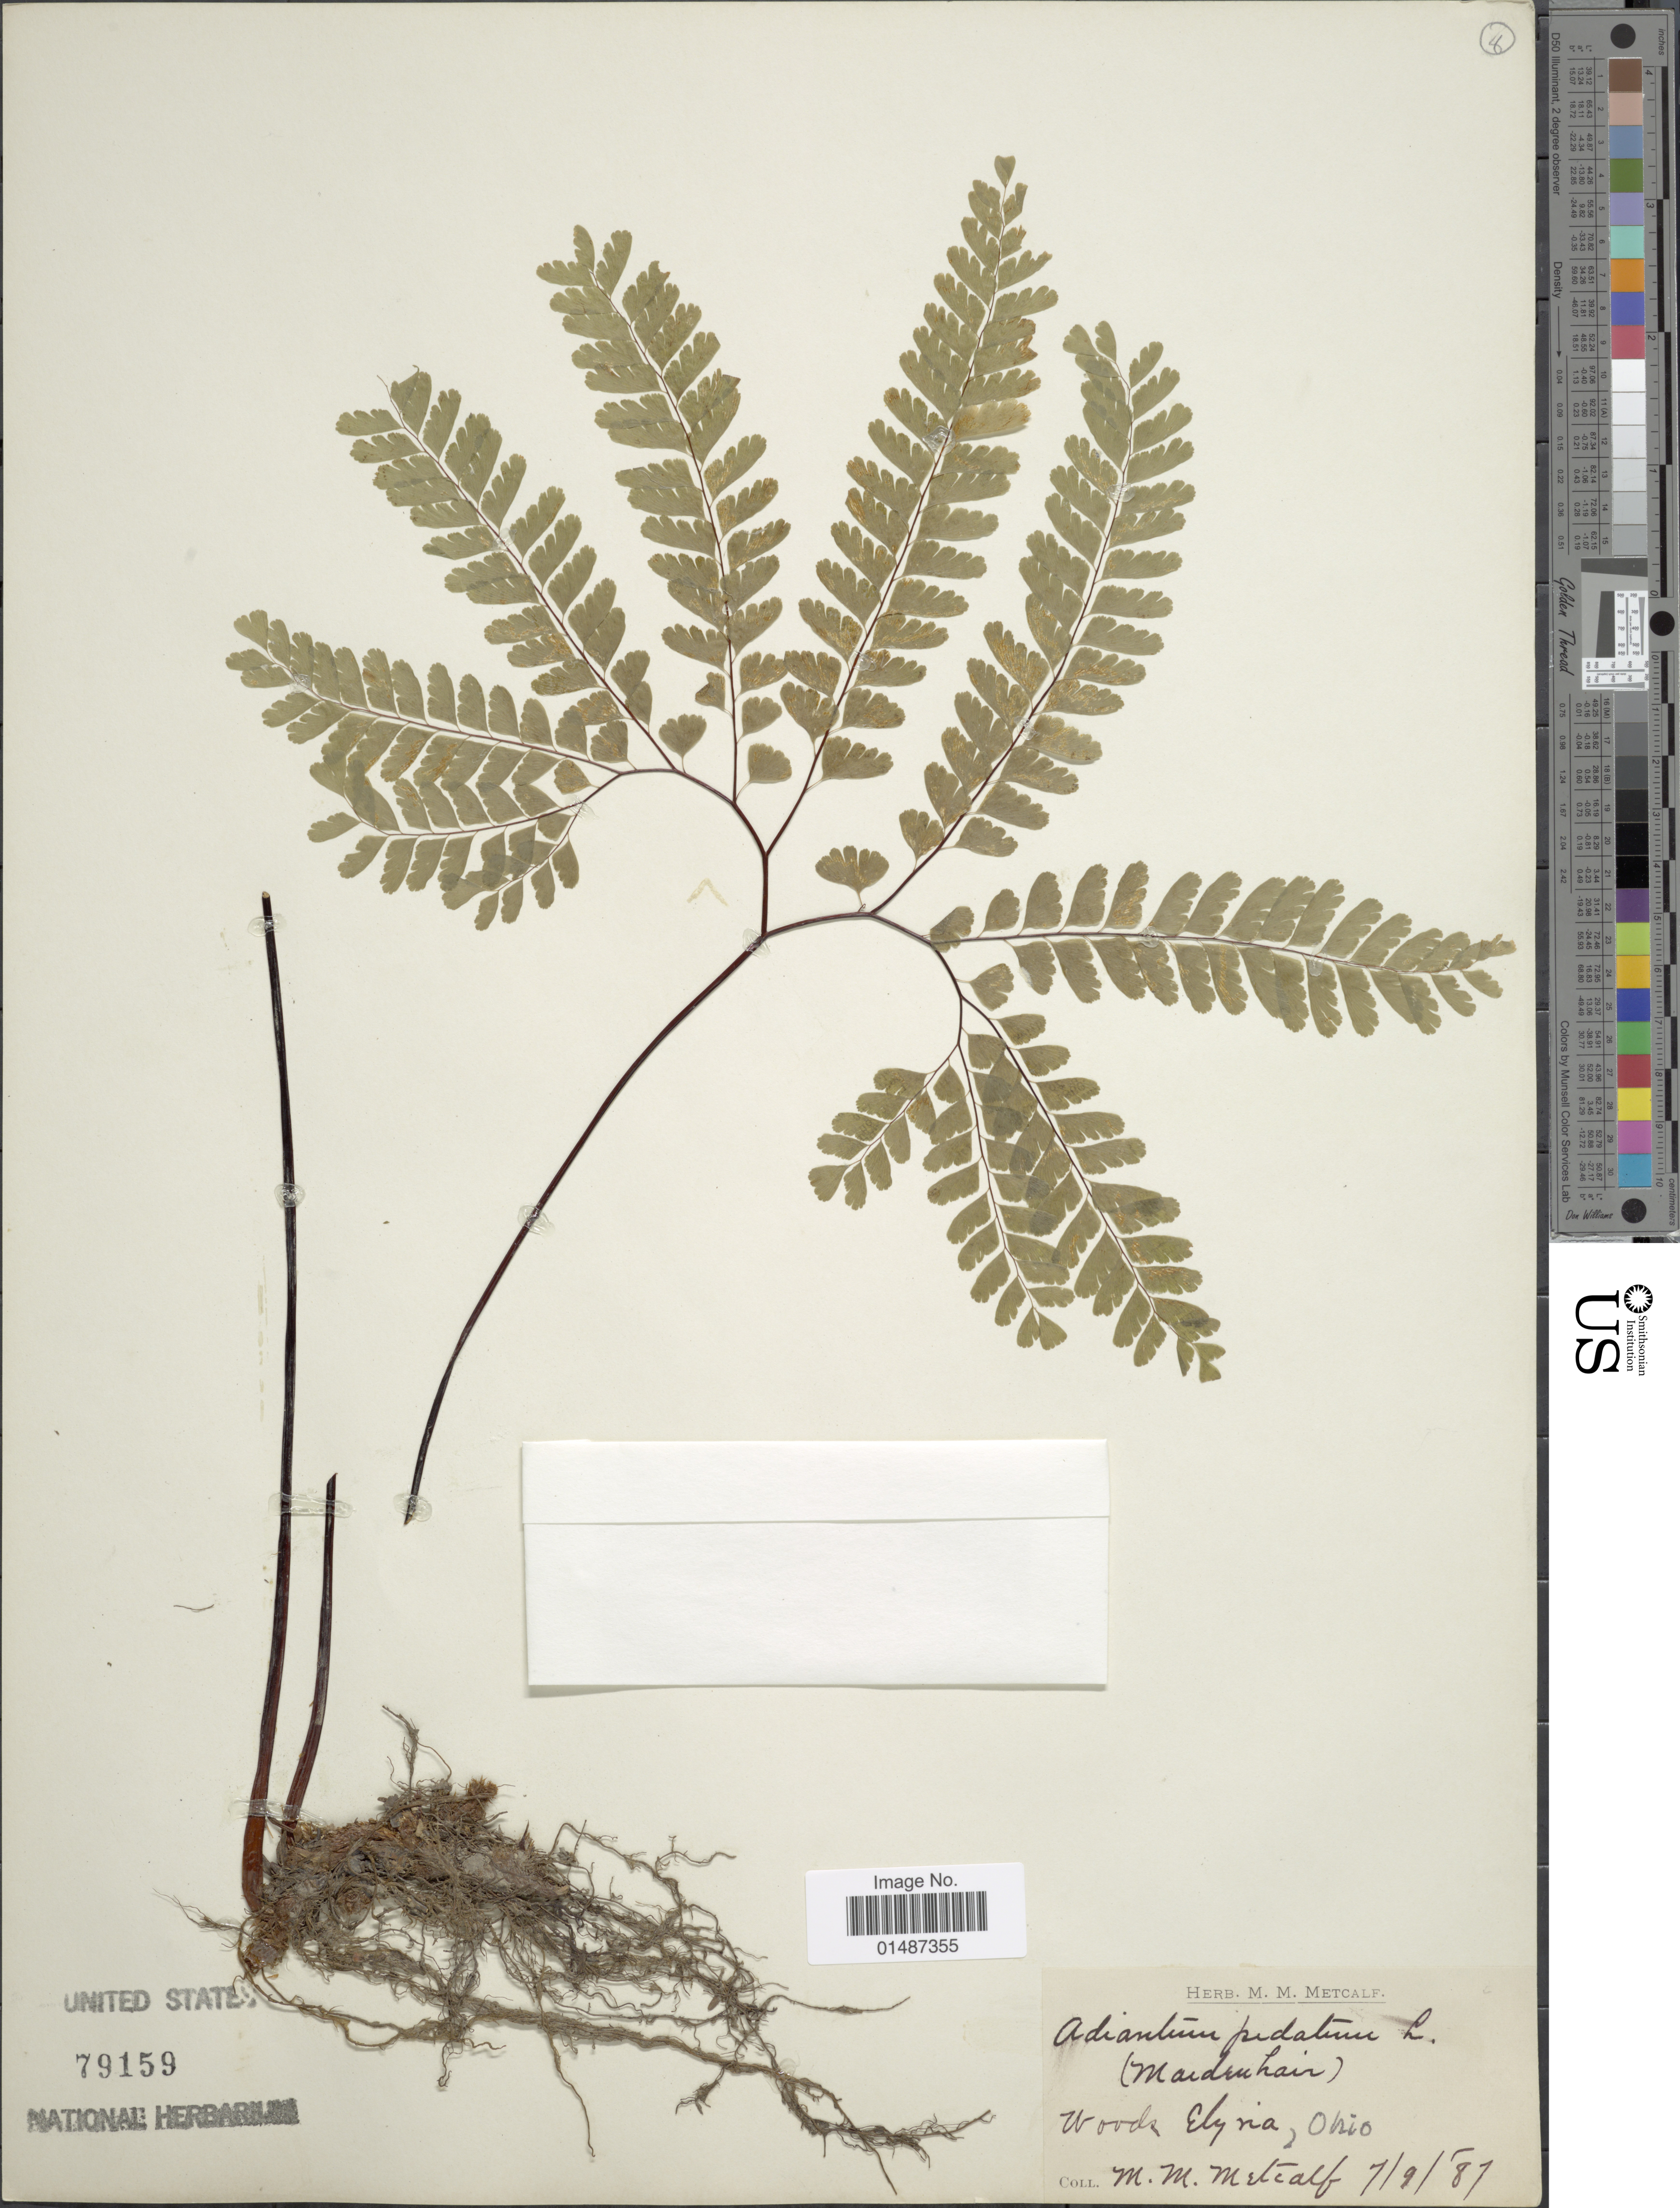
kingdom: Plantae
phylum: Tracheophyta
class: Polypodiopsida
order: Polypodiales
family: Pteridaceae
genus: Adiantum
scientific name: Adiantum pedatum var. pedatum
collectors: M. Metcalf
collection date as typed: Transcribed d/m/y: 9/7/87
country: United States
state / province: Ohio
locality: Woods Elyria.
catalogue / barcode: US 79159